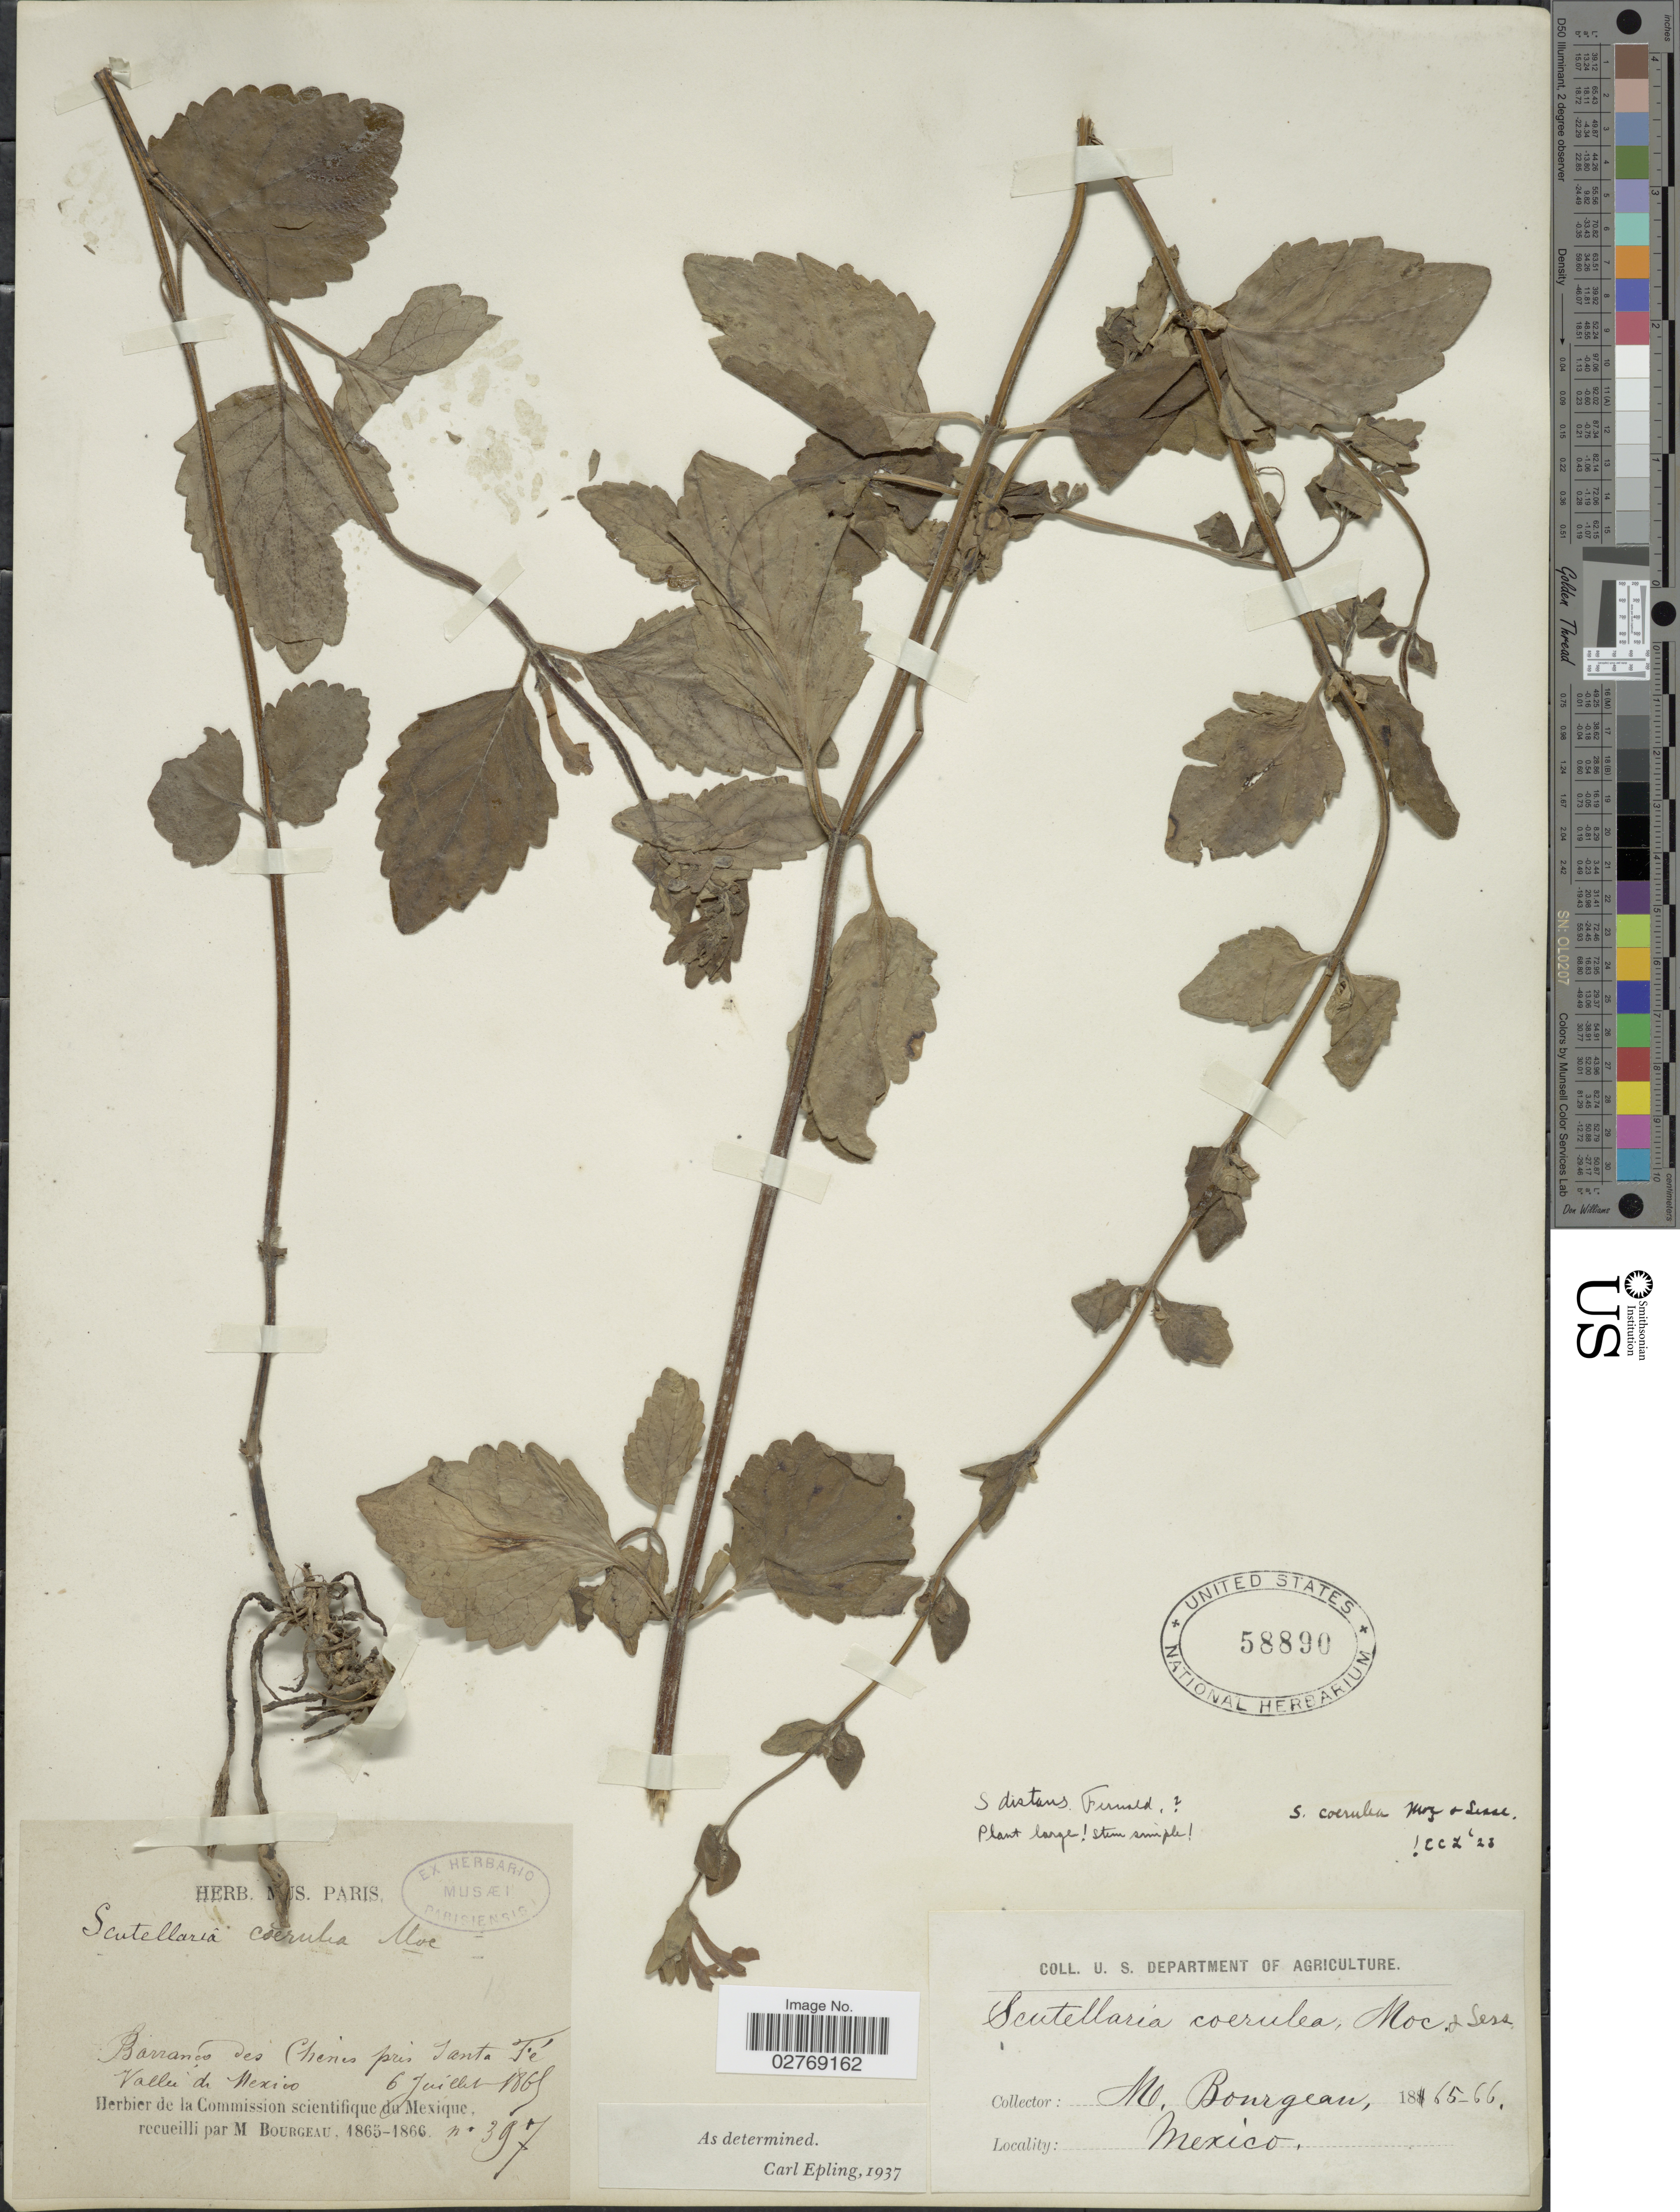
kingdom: Plantae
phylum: Tracheophyta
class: Magnoliopsida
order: Lamiales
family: Lamiaceae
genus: Scutellaria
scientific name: Scutellaria dumetorum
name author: Schltdl.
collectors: M. Bourgeau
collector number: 397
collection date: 1865-07-06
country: Mexico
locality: Barranco des Chenis pres Santa Fé. Vallee de Mexico.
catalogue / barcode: US 58890